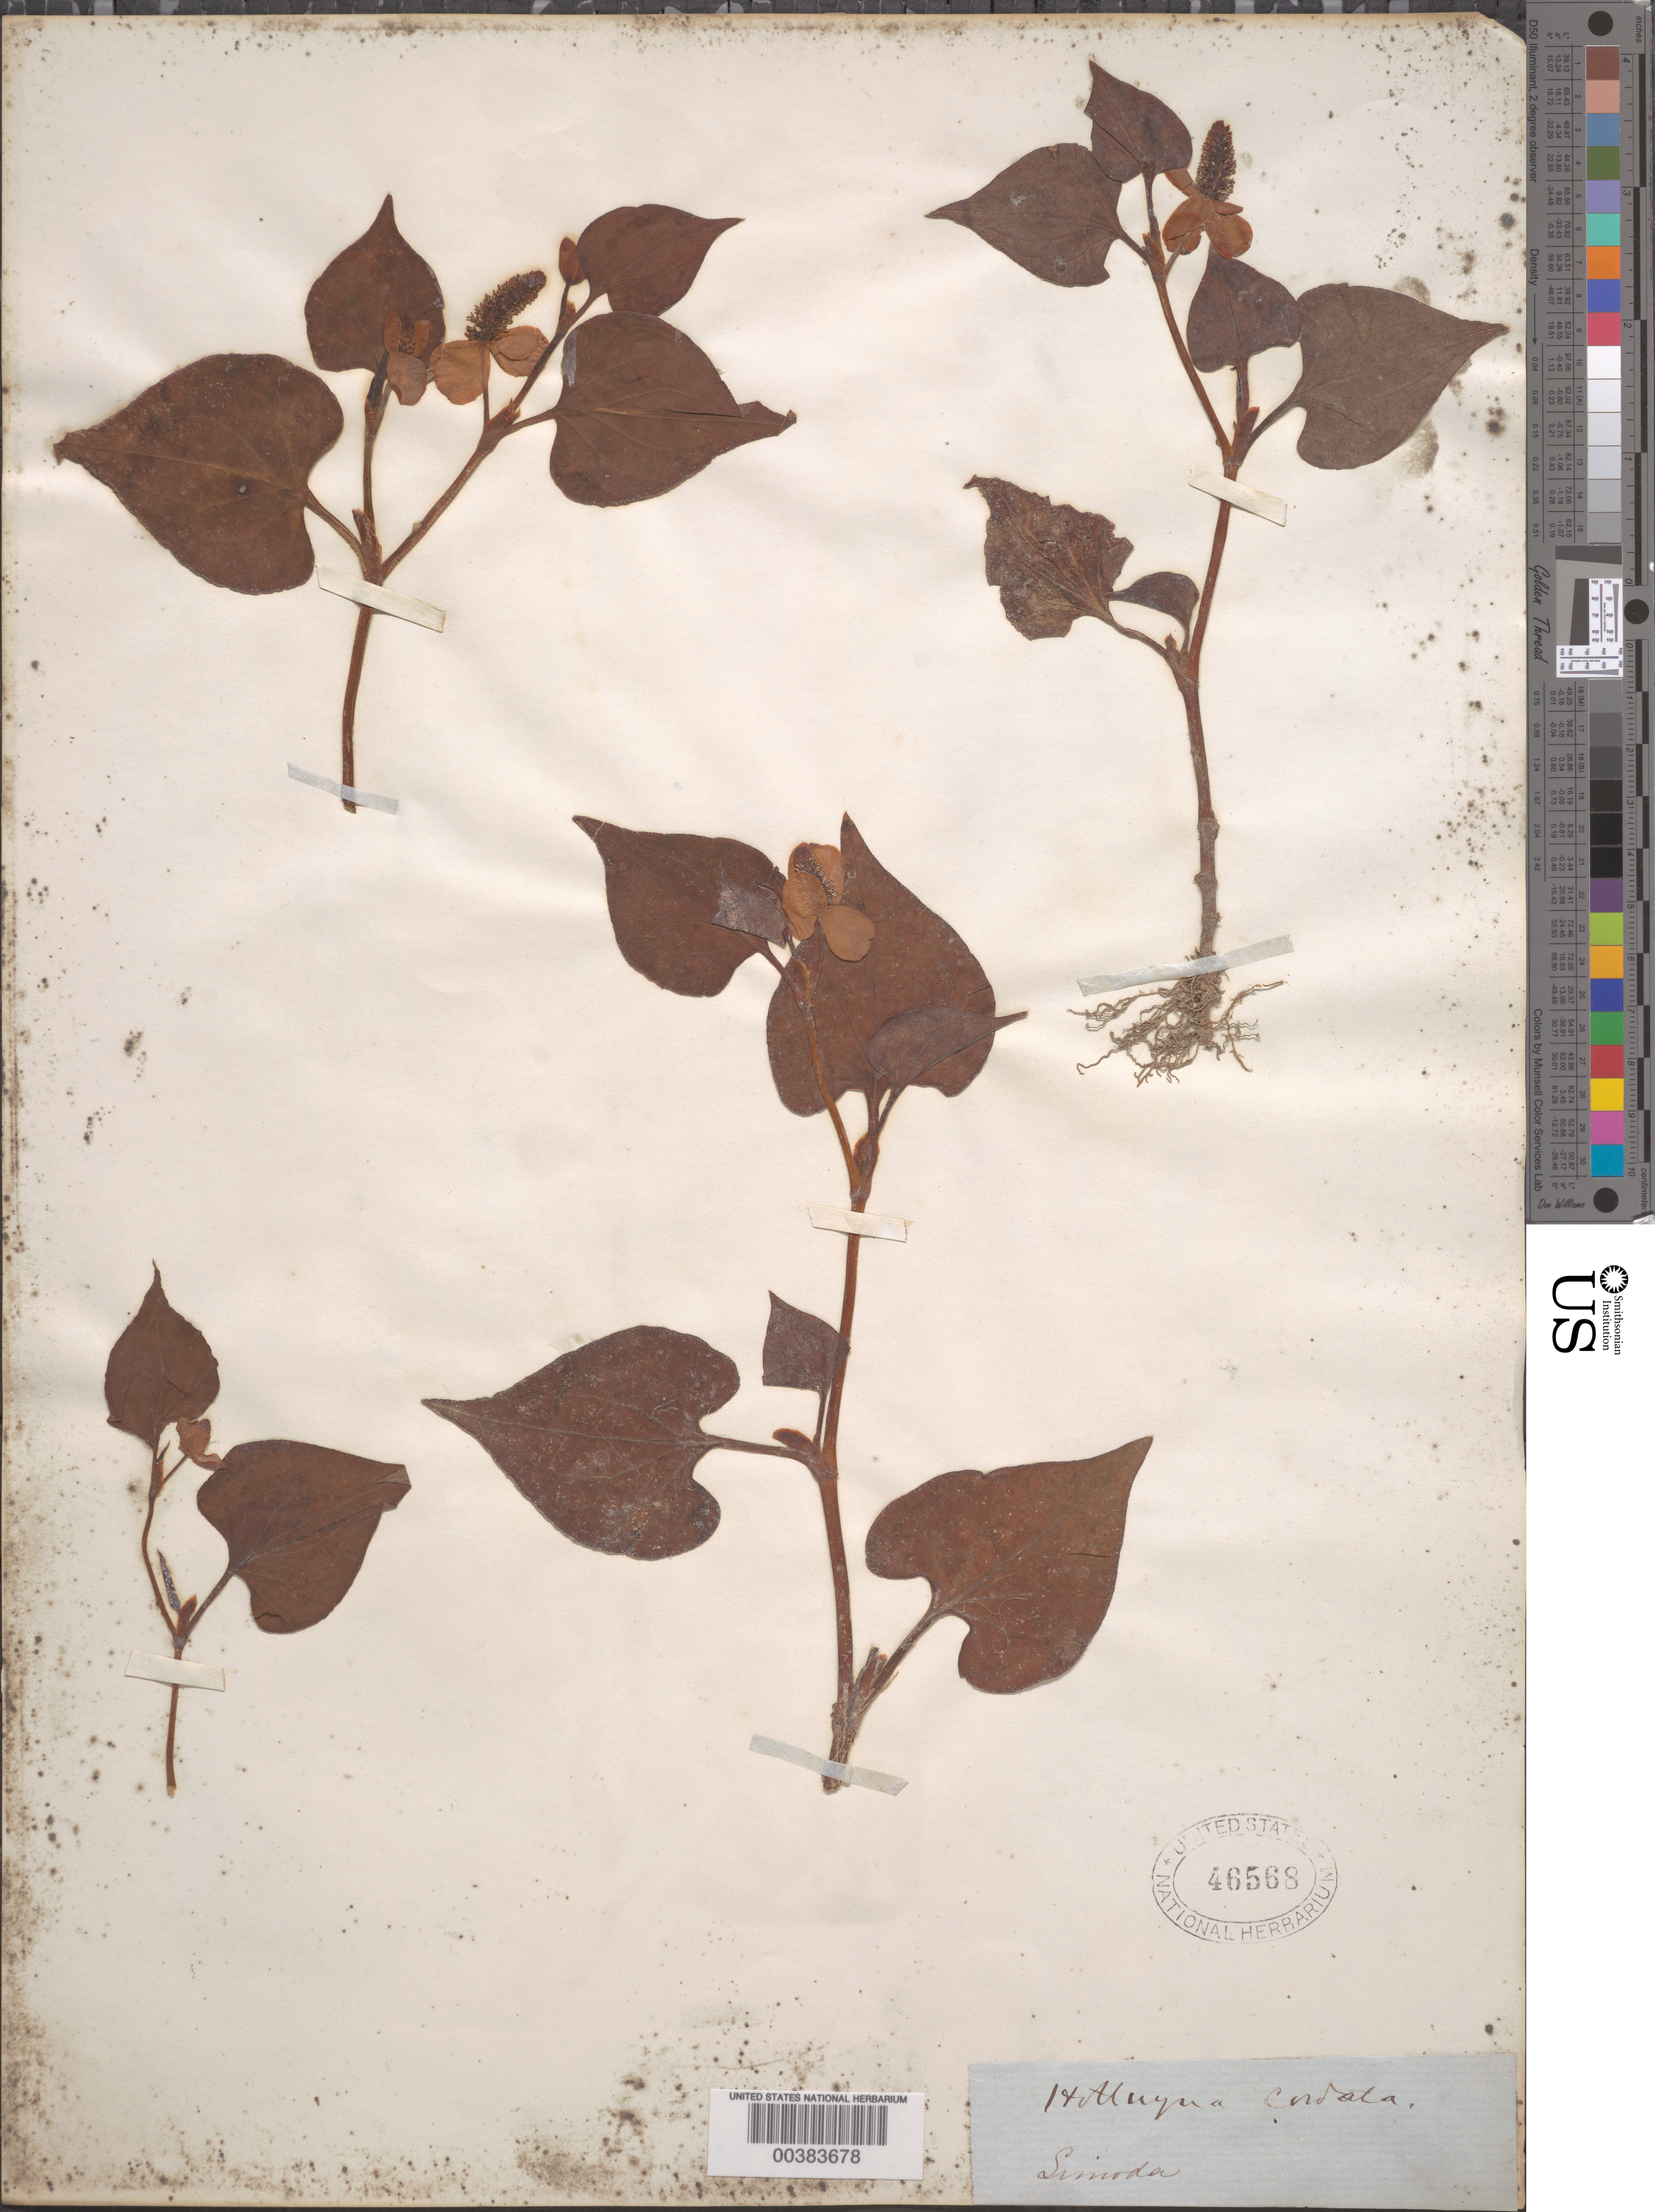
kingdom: Plantae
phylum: Tracheophyta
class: Magnoliopsida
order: Piperales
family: Saururaceae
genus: Houttuynia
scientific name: Houttuynia cordata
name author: Thunb.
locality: Sinoda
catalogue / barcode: US 46568